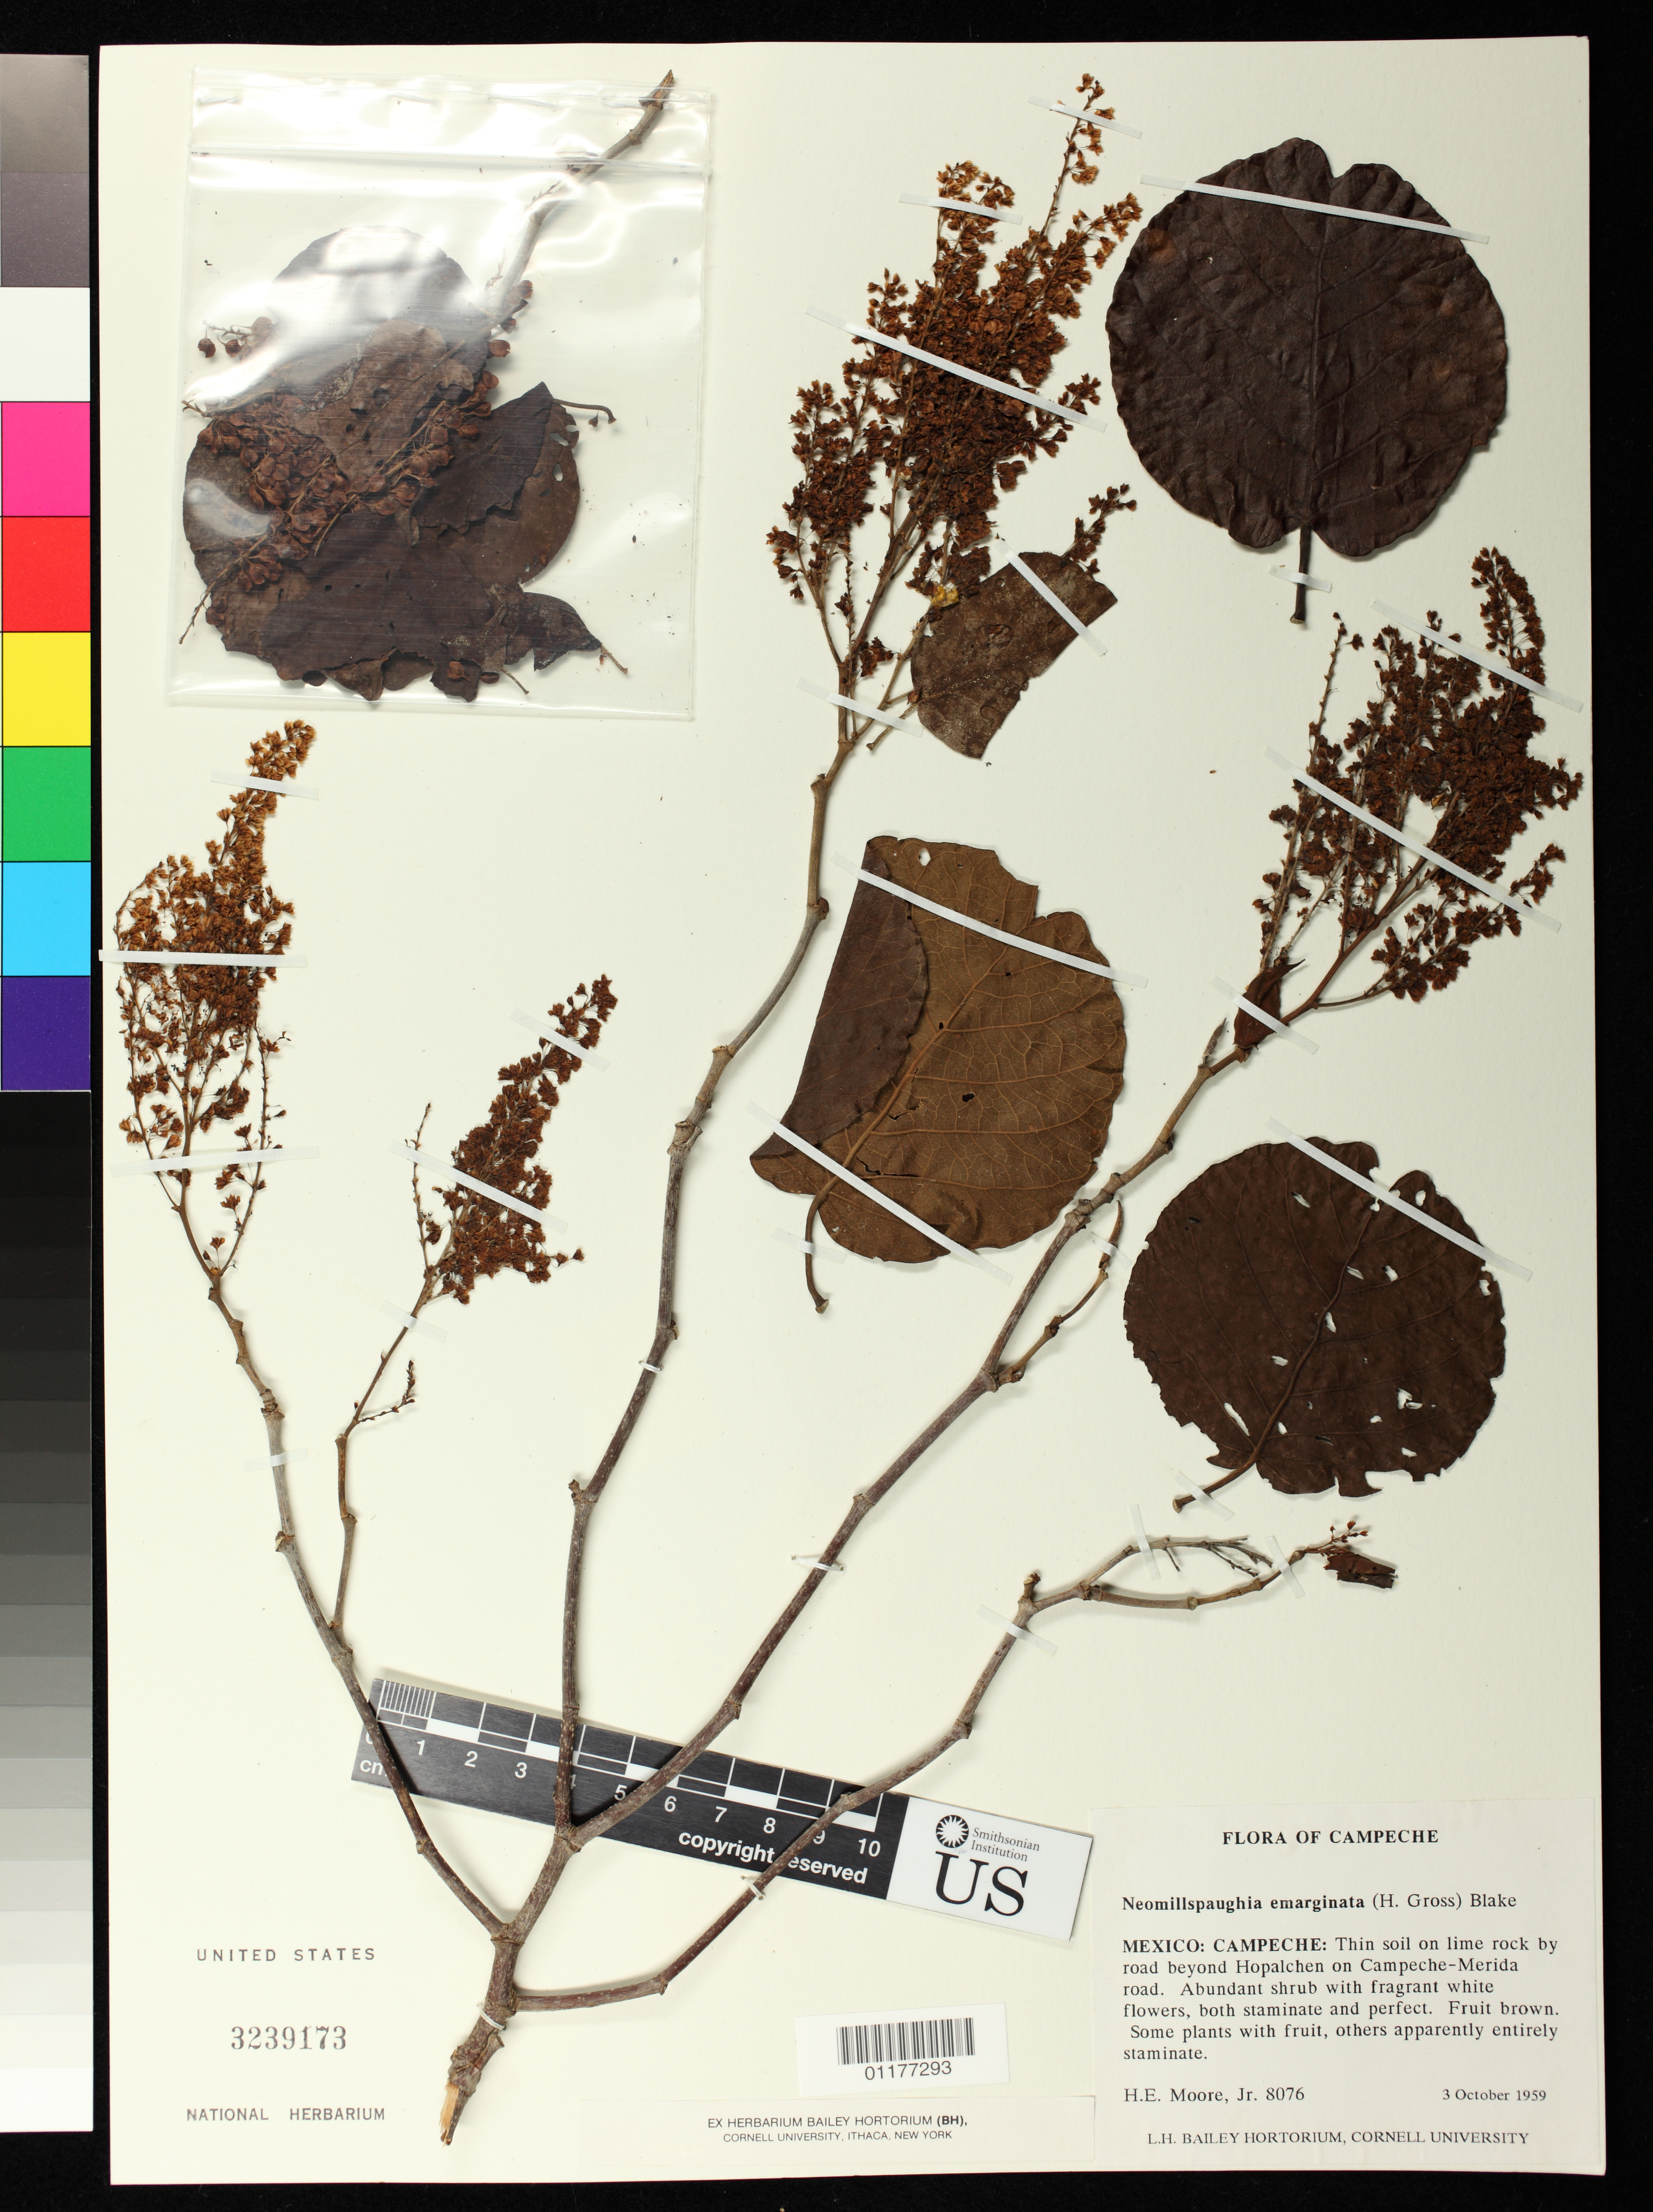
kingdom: Plantae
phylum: Tracheophyta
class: Magnoliopsida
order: Caryophyllales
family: Polygonaceae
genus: Neomillspaughia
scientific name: Neomillspaughia emarginata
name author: (H. Gross) S.F. Blake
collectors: H. E. Moore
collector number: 8076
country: Mexico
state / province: Campeche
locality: Road beyond Hopalchen on Campeche-Merida road.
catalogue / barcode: US 3239173